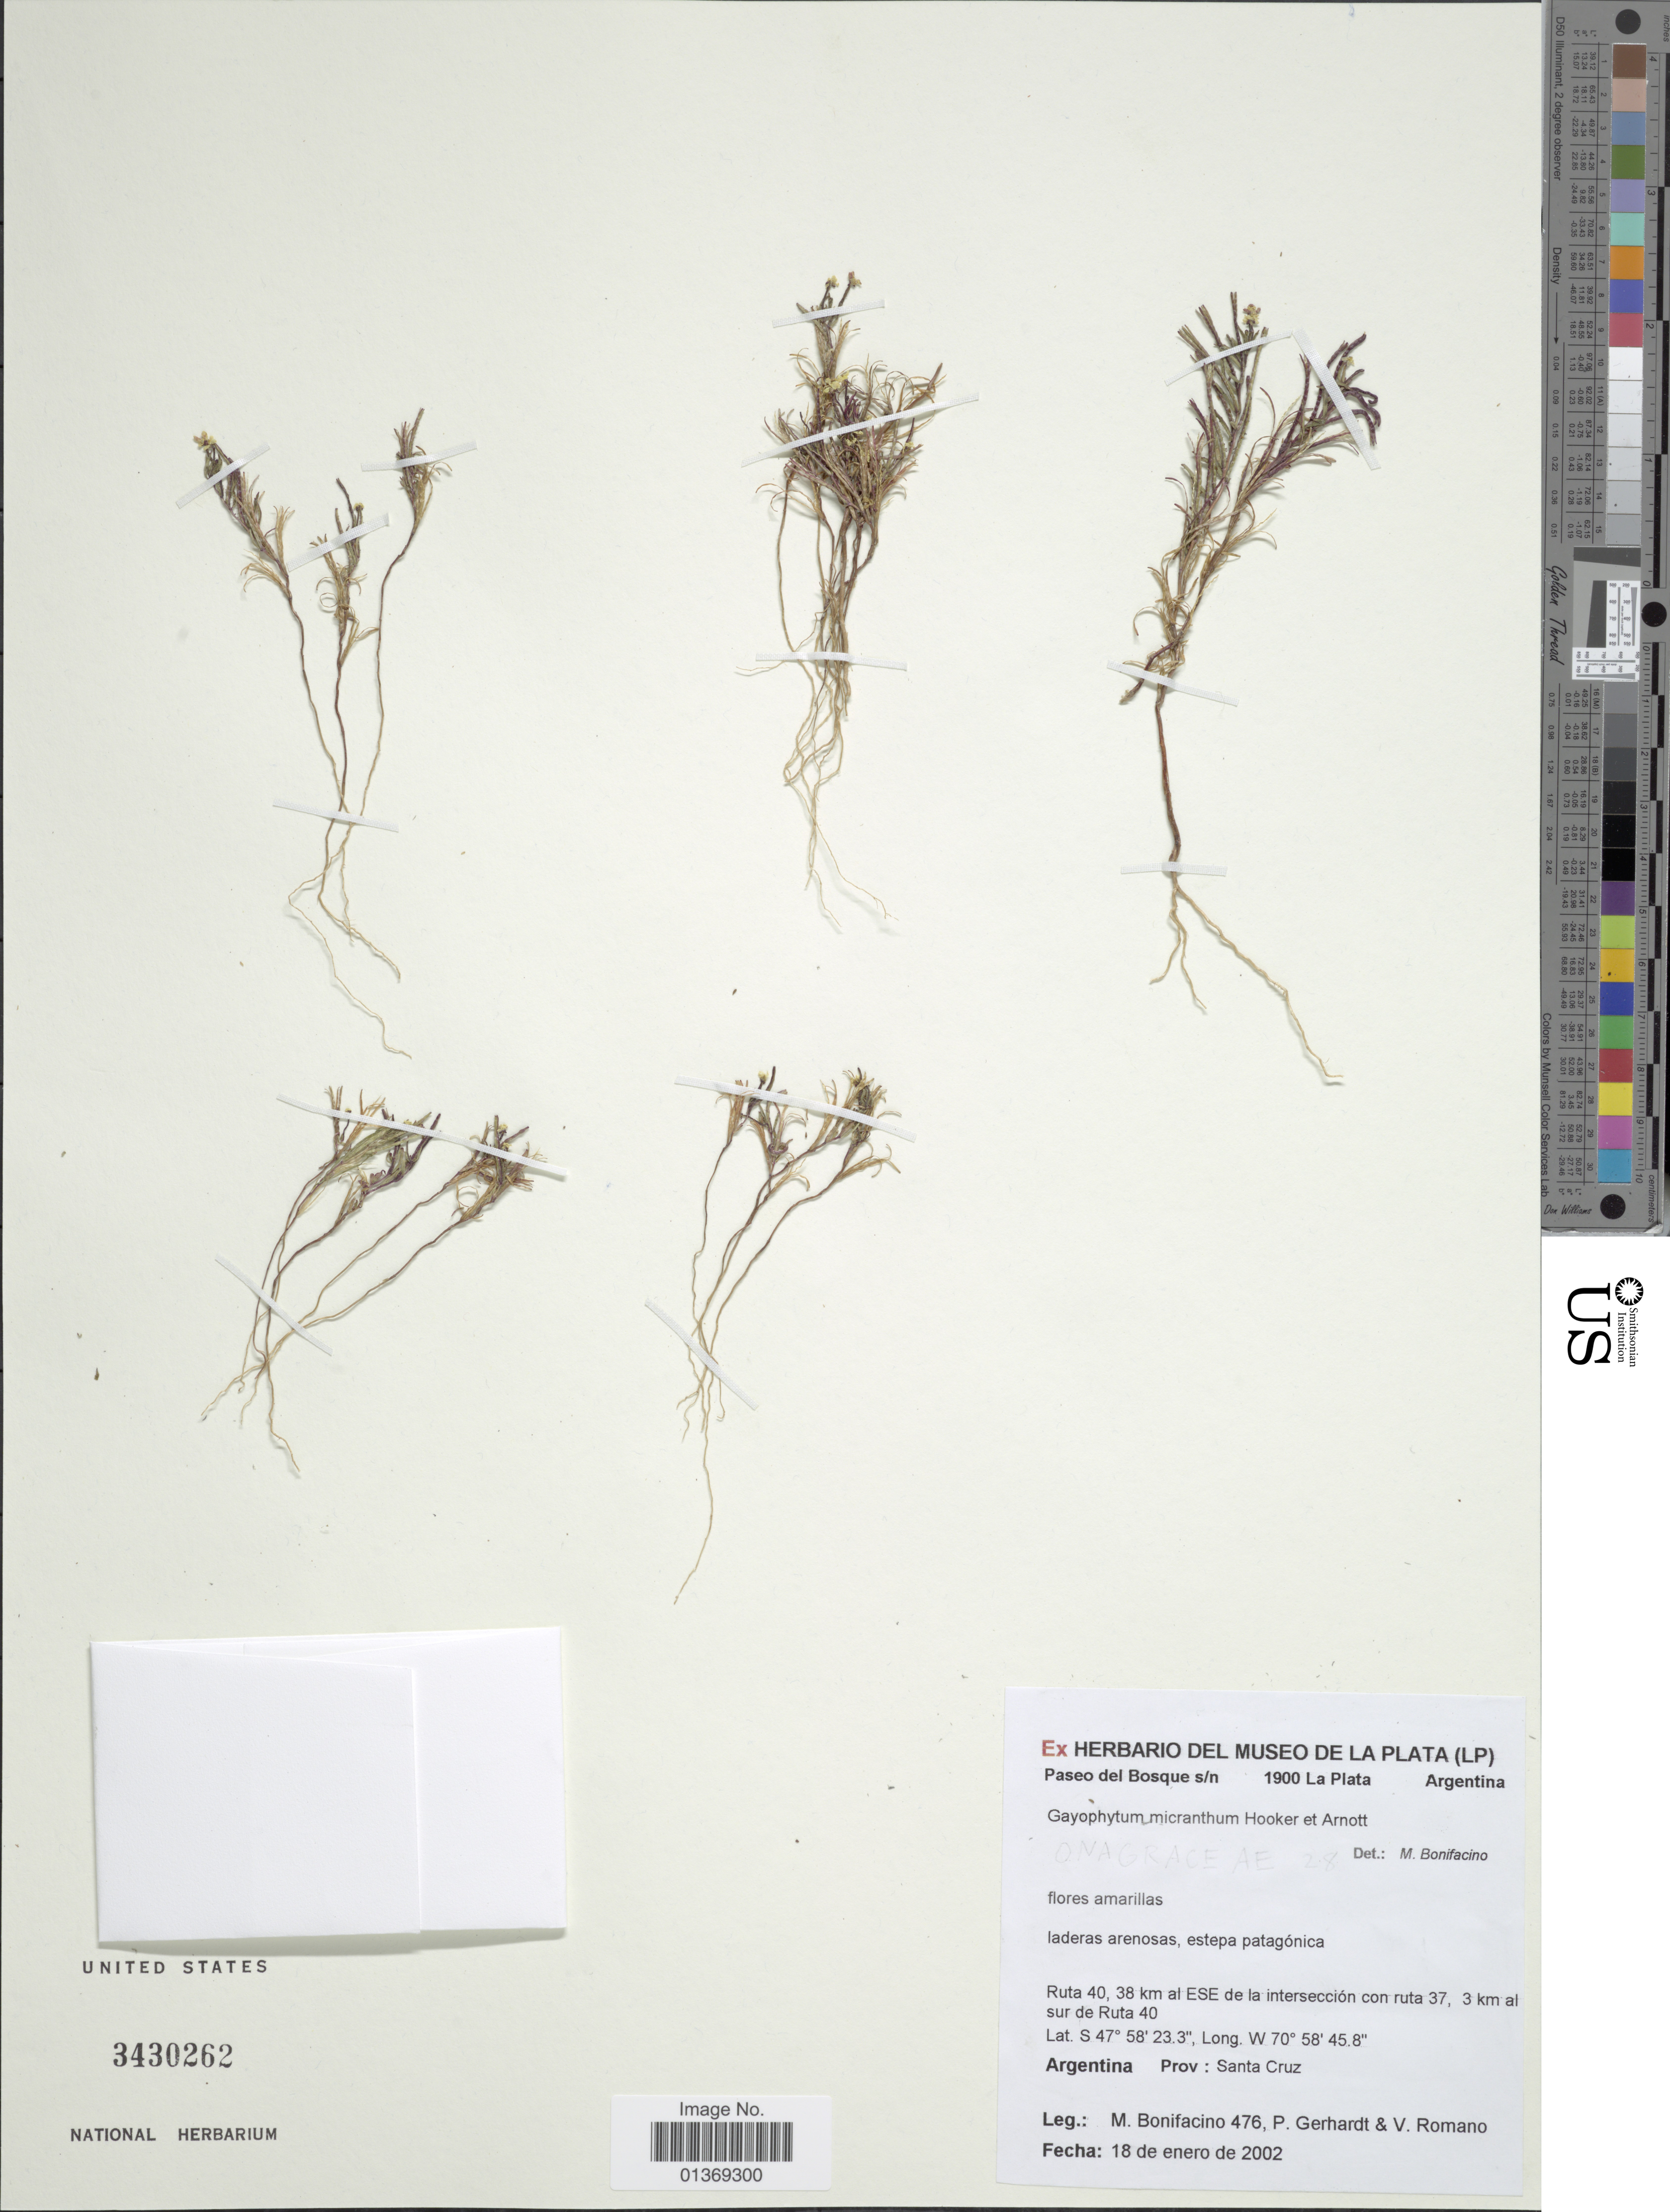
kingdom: Plantae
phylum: Tracheophyta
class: Magnoliopsida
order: Myrtales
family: Onagraceae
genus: Gayophytum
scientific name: Gayophytum micranthum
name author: Hook. & Arn.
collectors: M. Bonifacino, P. Gerhardt & V. Romano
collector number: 0476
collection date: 2002-01-18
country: Argentina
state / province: Santa Cruz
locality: Ruta 40, 38 km al ESE de la intersección con ruta 37, 3 km al sur de Ruta 40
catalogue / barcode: US 3430262